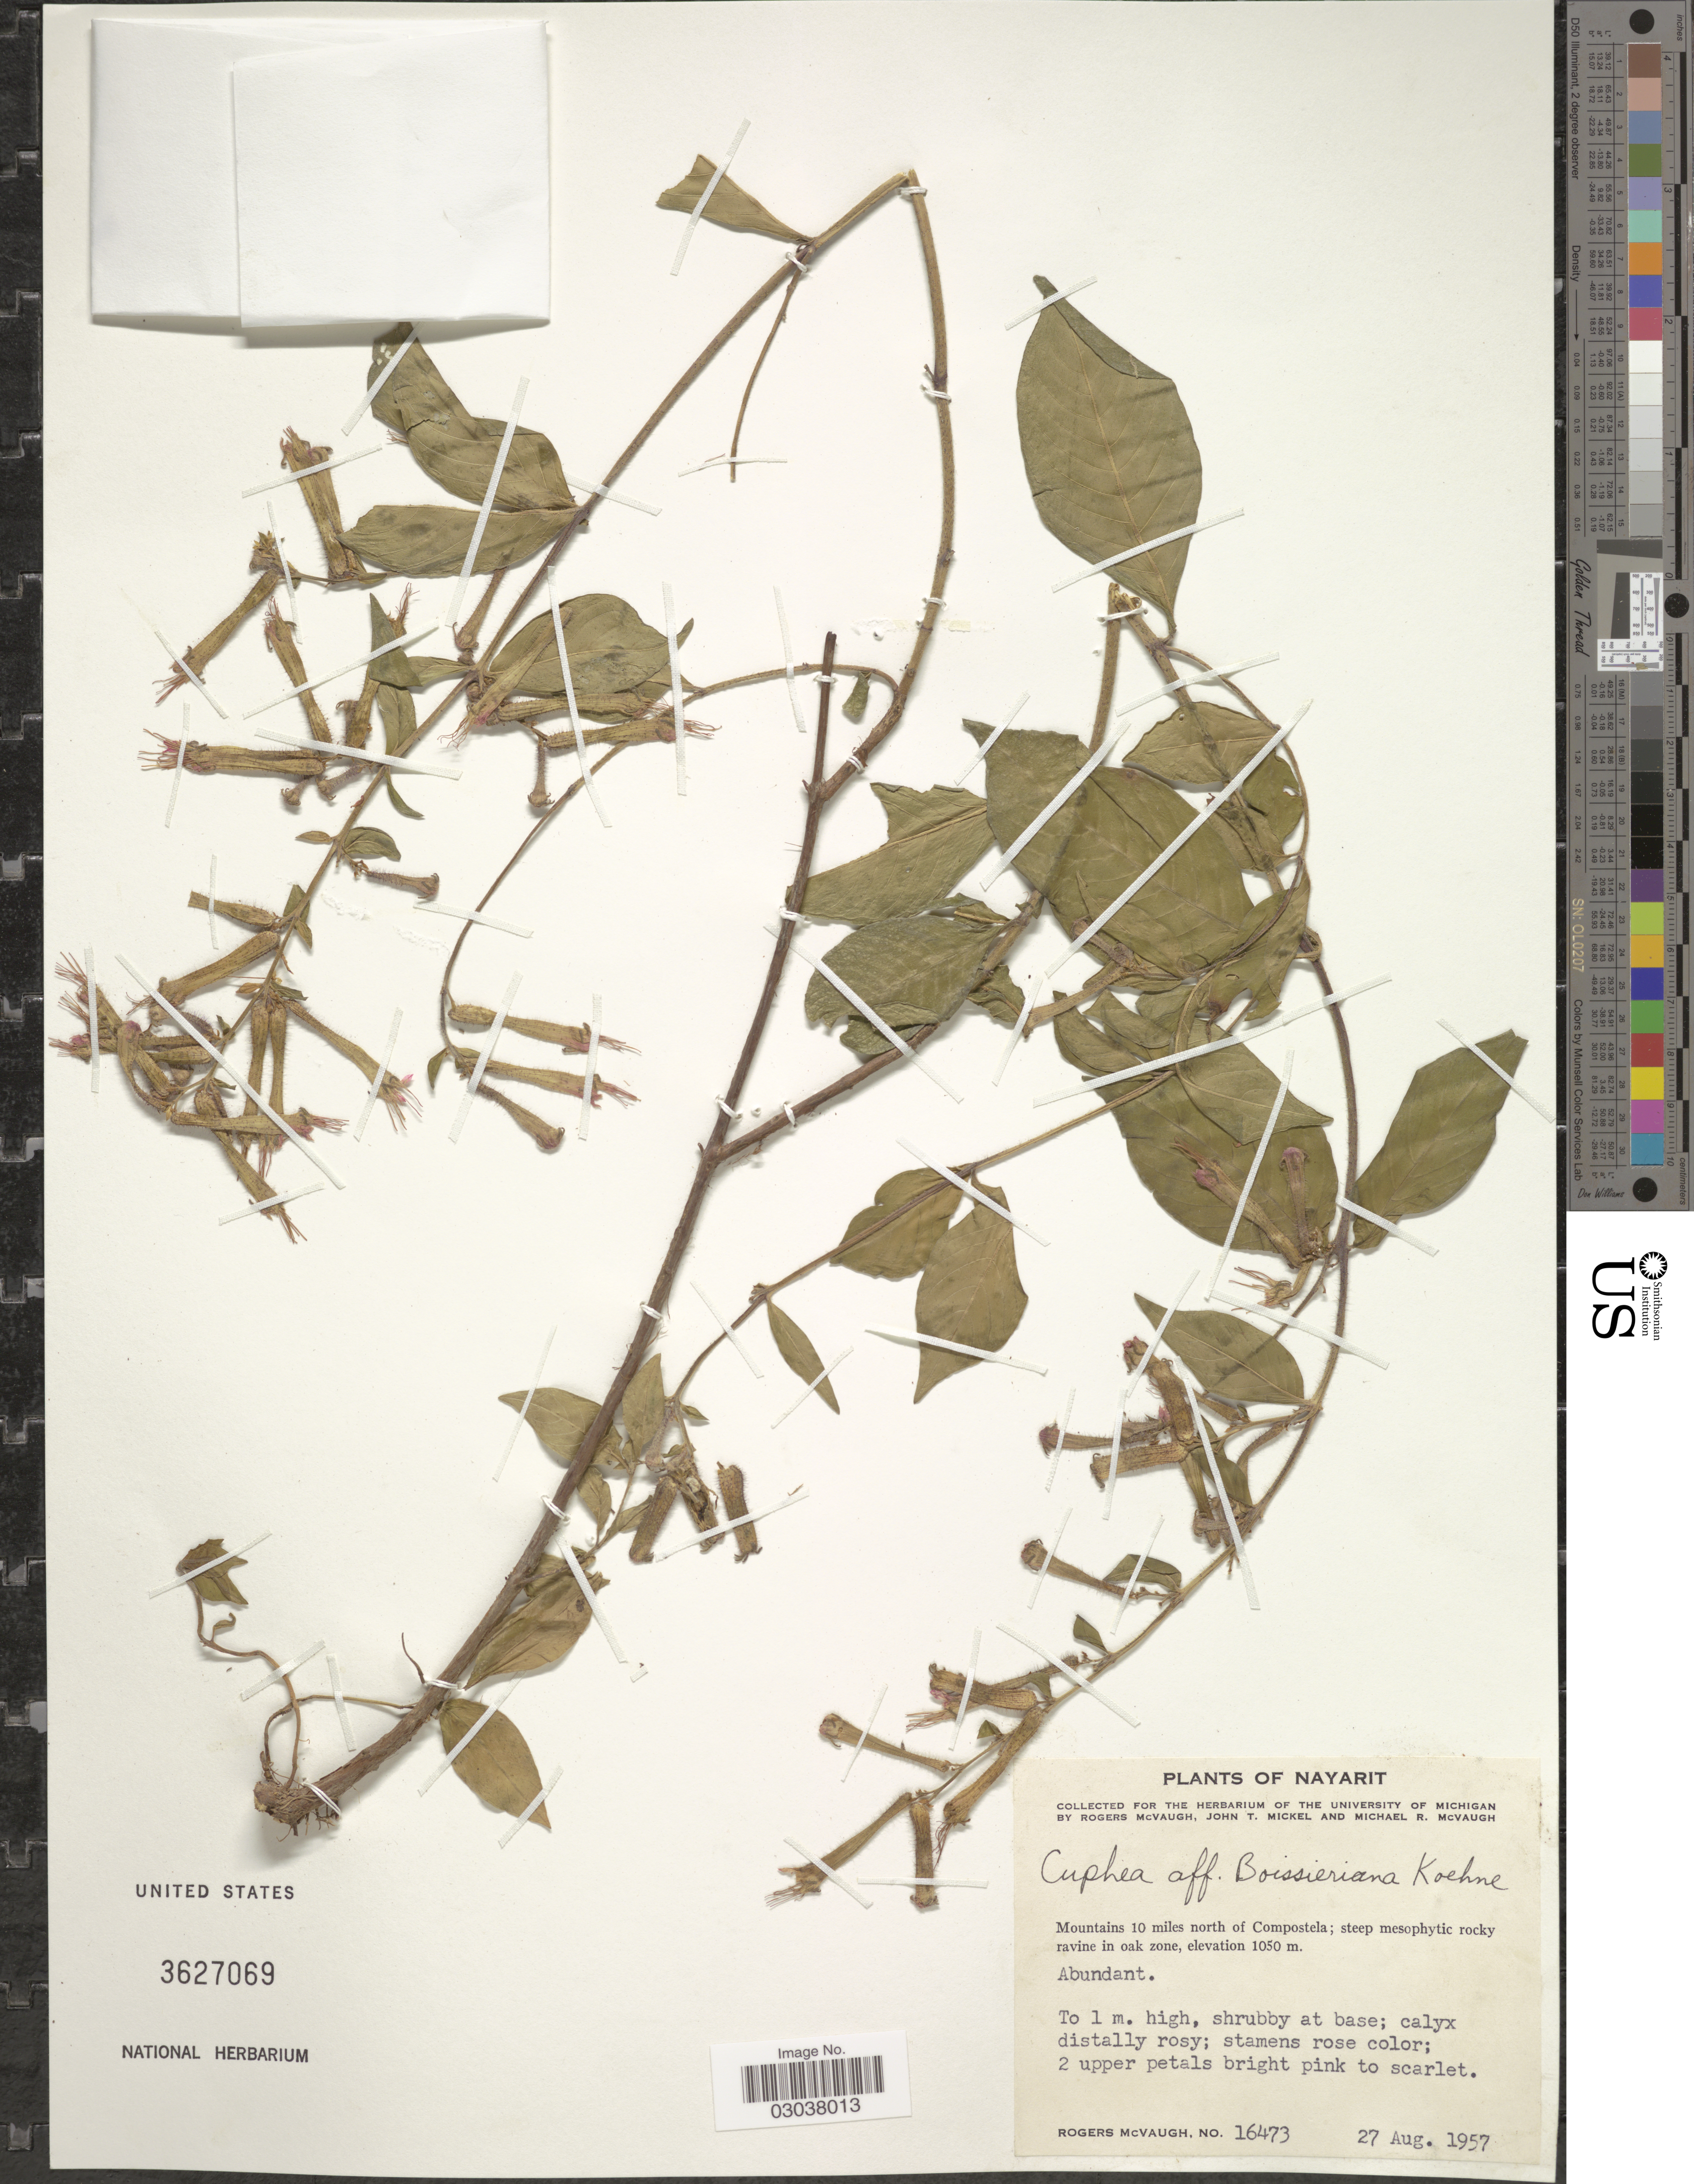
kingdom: Plantae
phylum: Tracheophyta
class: Magnoliopsida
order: Myrtales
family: Lythraceae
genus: Cuphea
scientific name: Cuphea boissieriana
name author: Koehne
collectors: R. McVaugh, J. T. Mickel & M. R. McVaugh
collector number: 16473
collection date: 1957-08-27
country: Mexico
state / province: Nayarit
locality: Mountains 10 miles north of Compostela.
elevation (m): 1050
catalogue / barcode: US 3627069